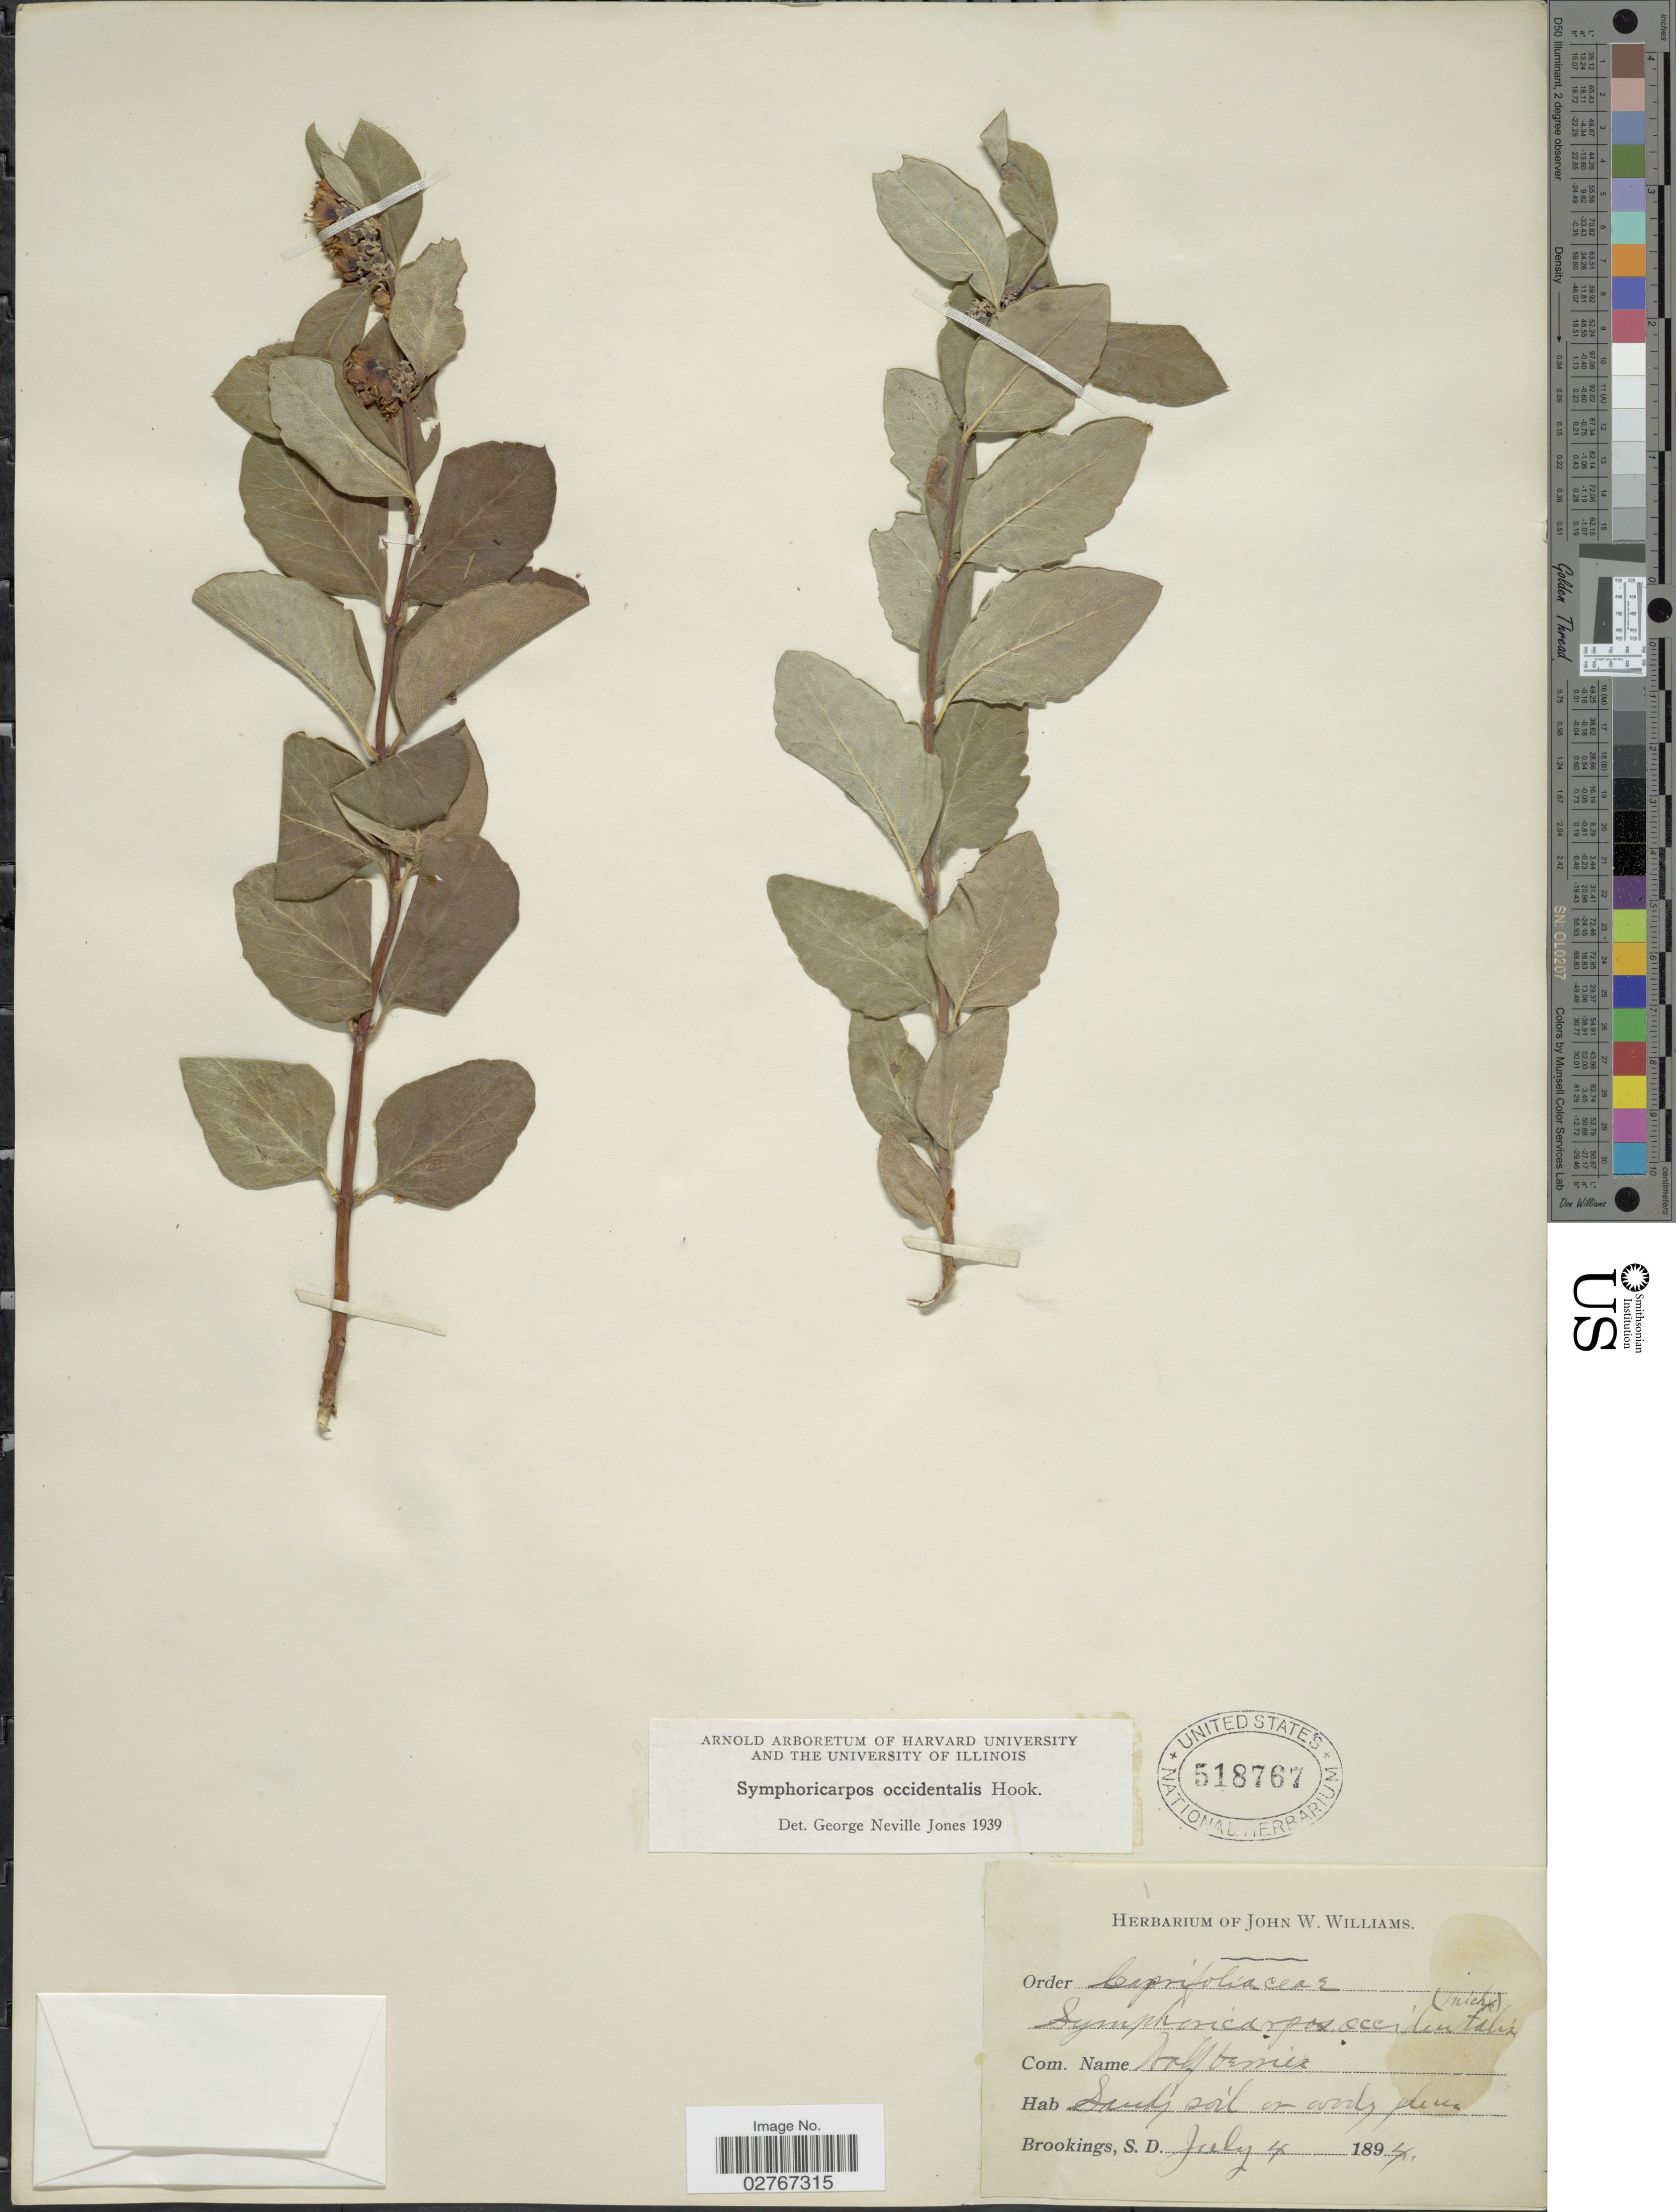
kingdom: Plantae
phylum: Tracheophyta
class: Magnoliopsida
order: Dipsacales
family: Caprifoliaceae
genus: Symphoricarpos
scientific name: Symphoricarpos occidentalis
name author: (R. Br.) Hook.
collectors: ex herb. of John W. Williams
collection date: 1894-07-04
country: United States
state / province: South Dakota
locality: Brookings.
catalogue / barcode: US 518767